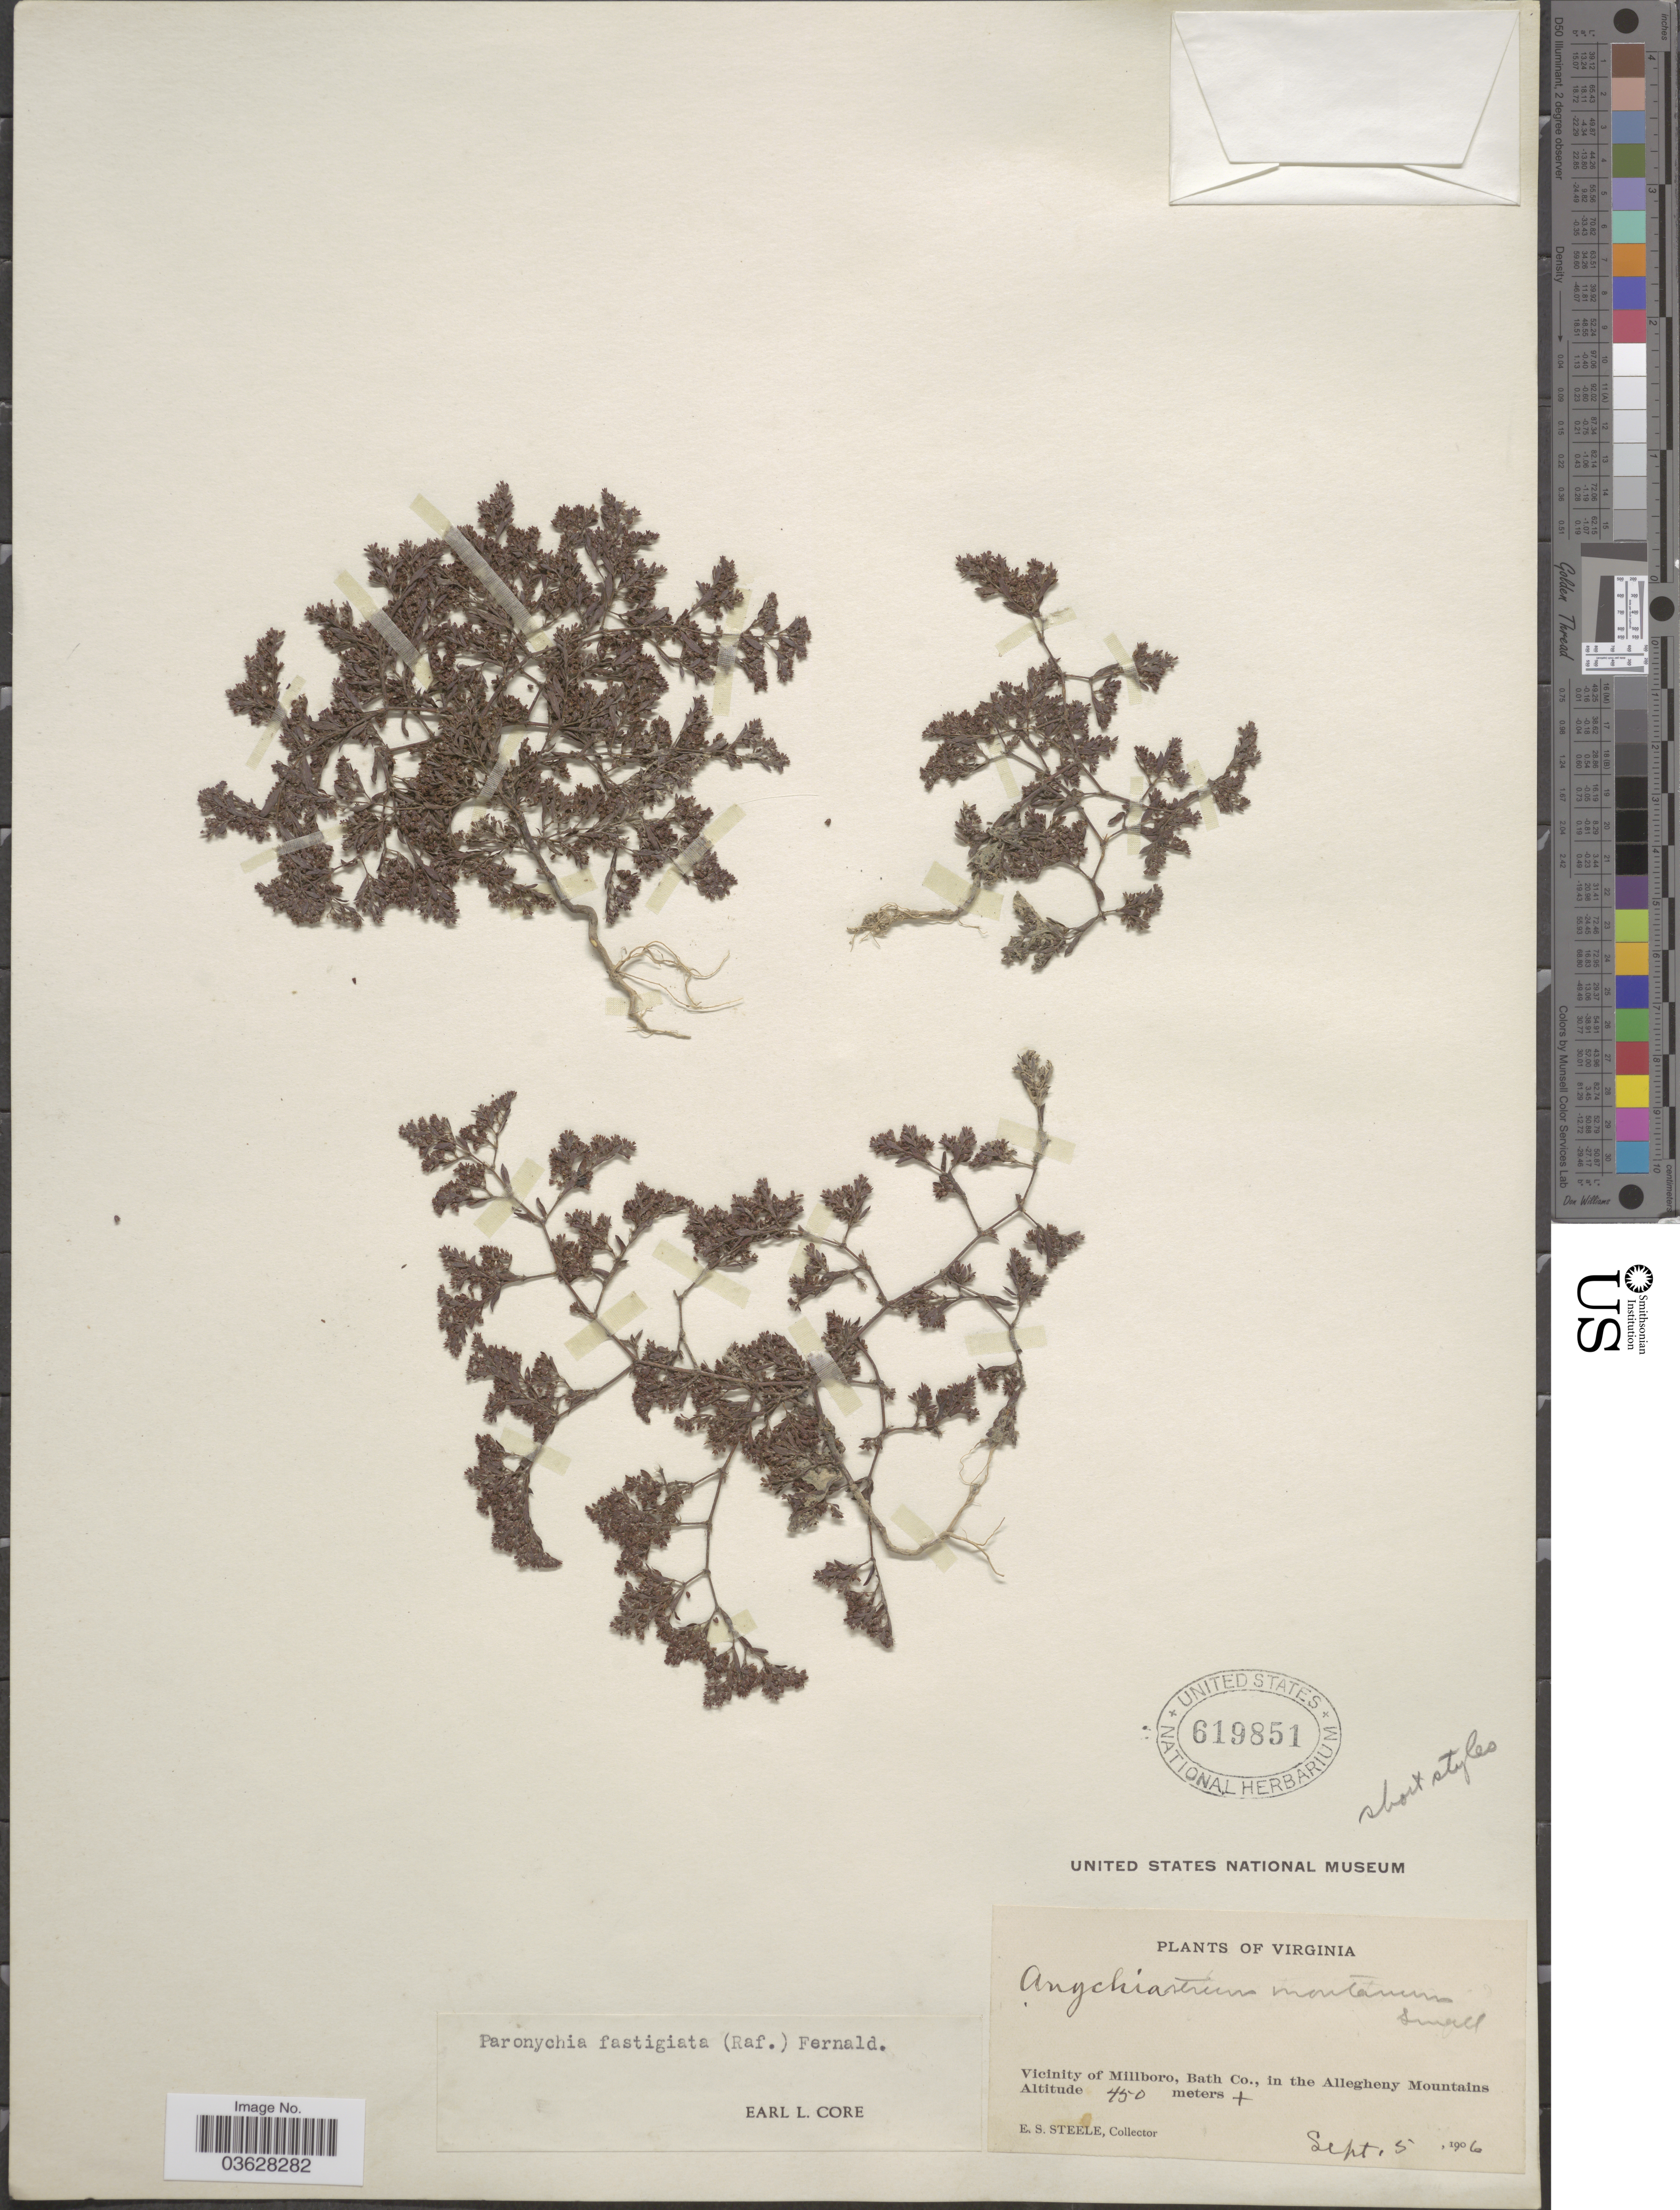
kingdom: Plantae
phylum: Tracheophyta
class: Magnoliopsida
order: Caryophyllales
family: Caryophyllaceae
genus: Paronychia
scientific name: Paronychia fastigiata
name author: (Raf.) Fernald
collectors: E. Steele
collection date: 1906-09-05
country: United States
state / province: Virginia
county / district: Bath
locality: Vicinity of Millboro, Bath Co., in the Allegheny Mountains.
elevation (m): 450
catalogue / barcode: US 619851